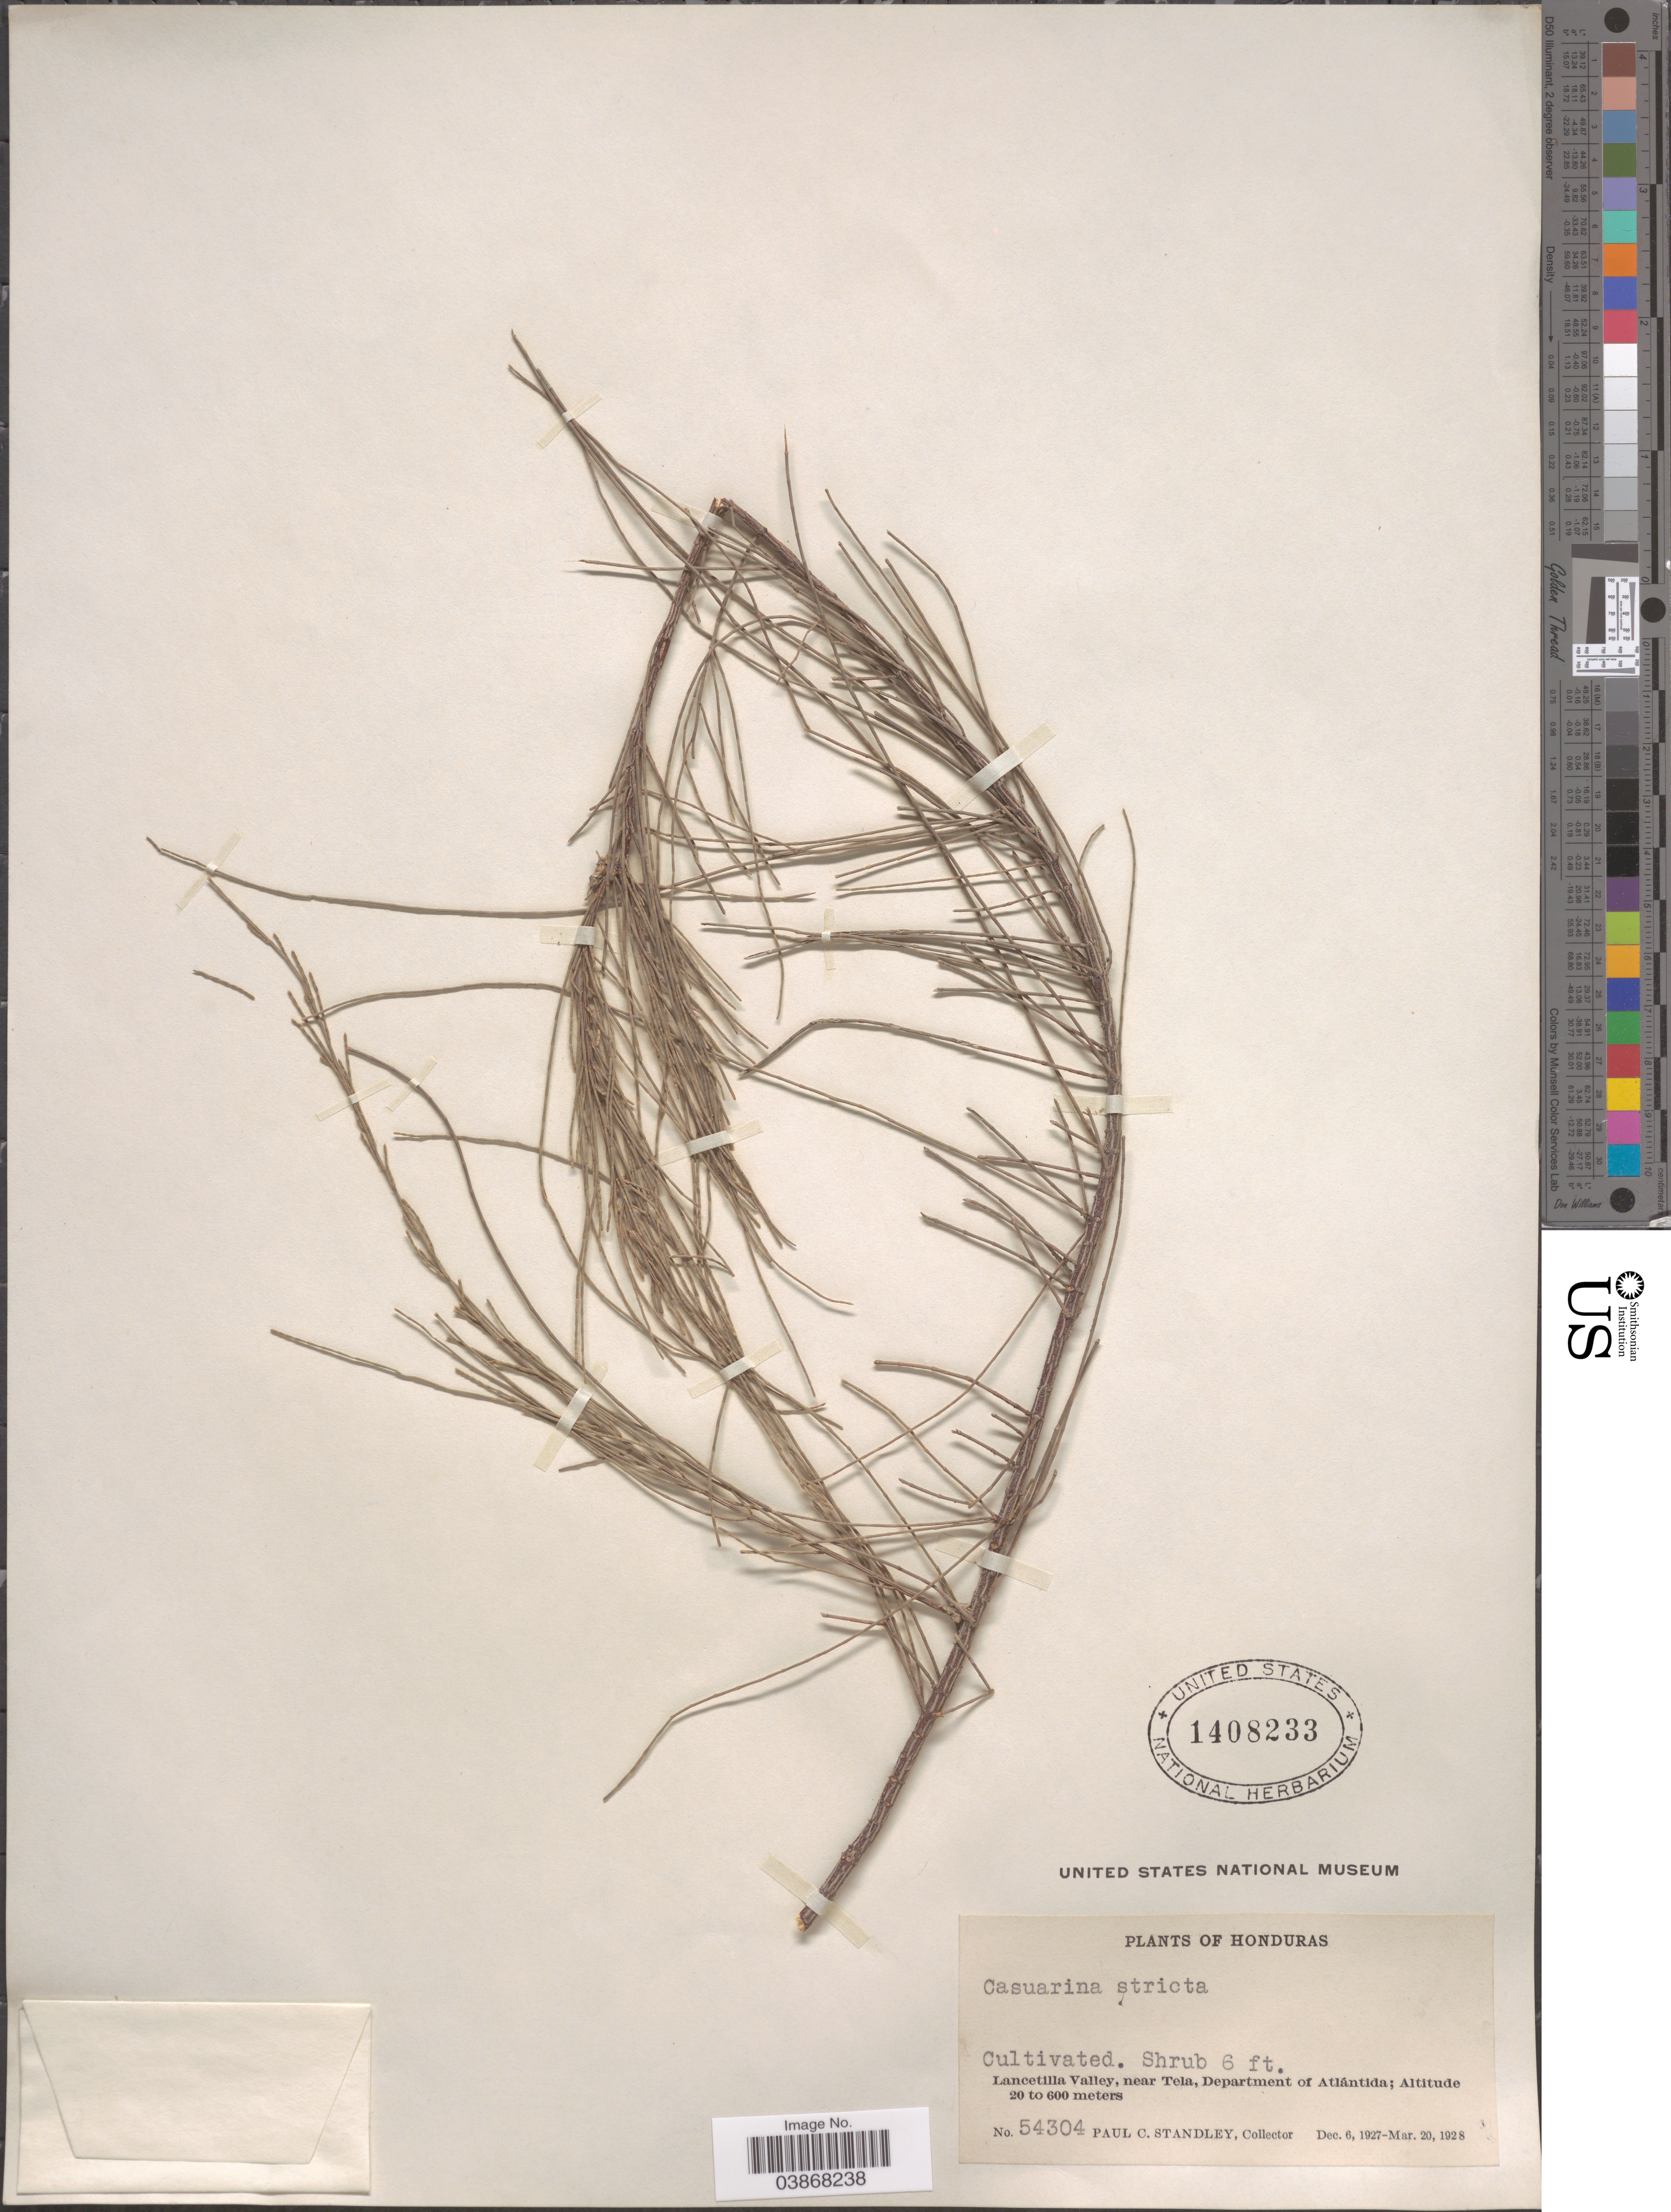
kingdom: Plantae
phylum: Tracheophyta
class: Magnoliopsida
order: Fagales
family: Casuarinaceae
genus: Casuarina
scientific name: Casuarina stricta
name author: Aiton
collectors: P. C. Standley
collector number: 54304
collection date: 1927-12-06/1928-03-20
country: Honduras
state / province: Atlantida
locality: Lancetilla Valley, near Tela, Departament of Atlántida.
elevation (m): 20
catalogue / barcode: US 1408233